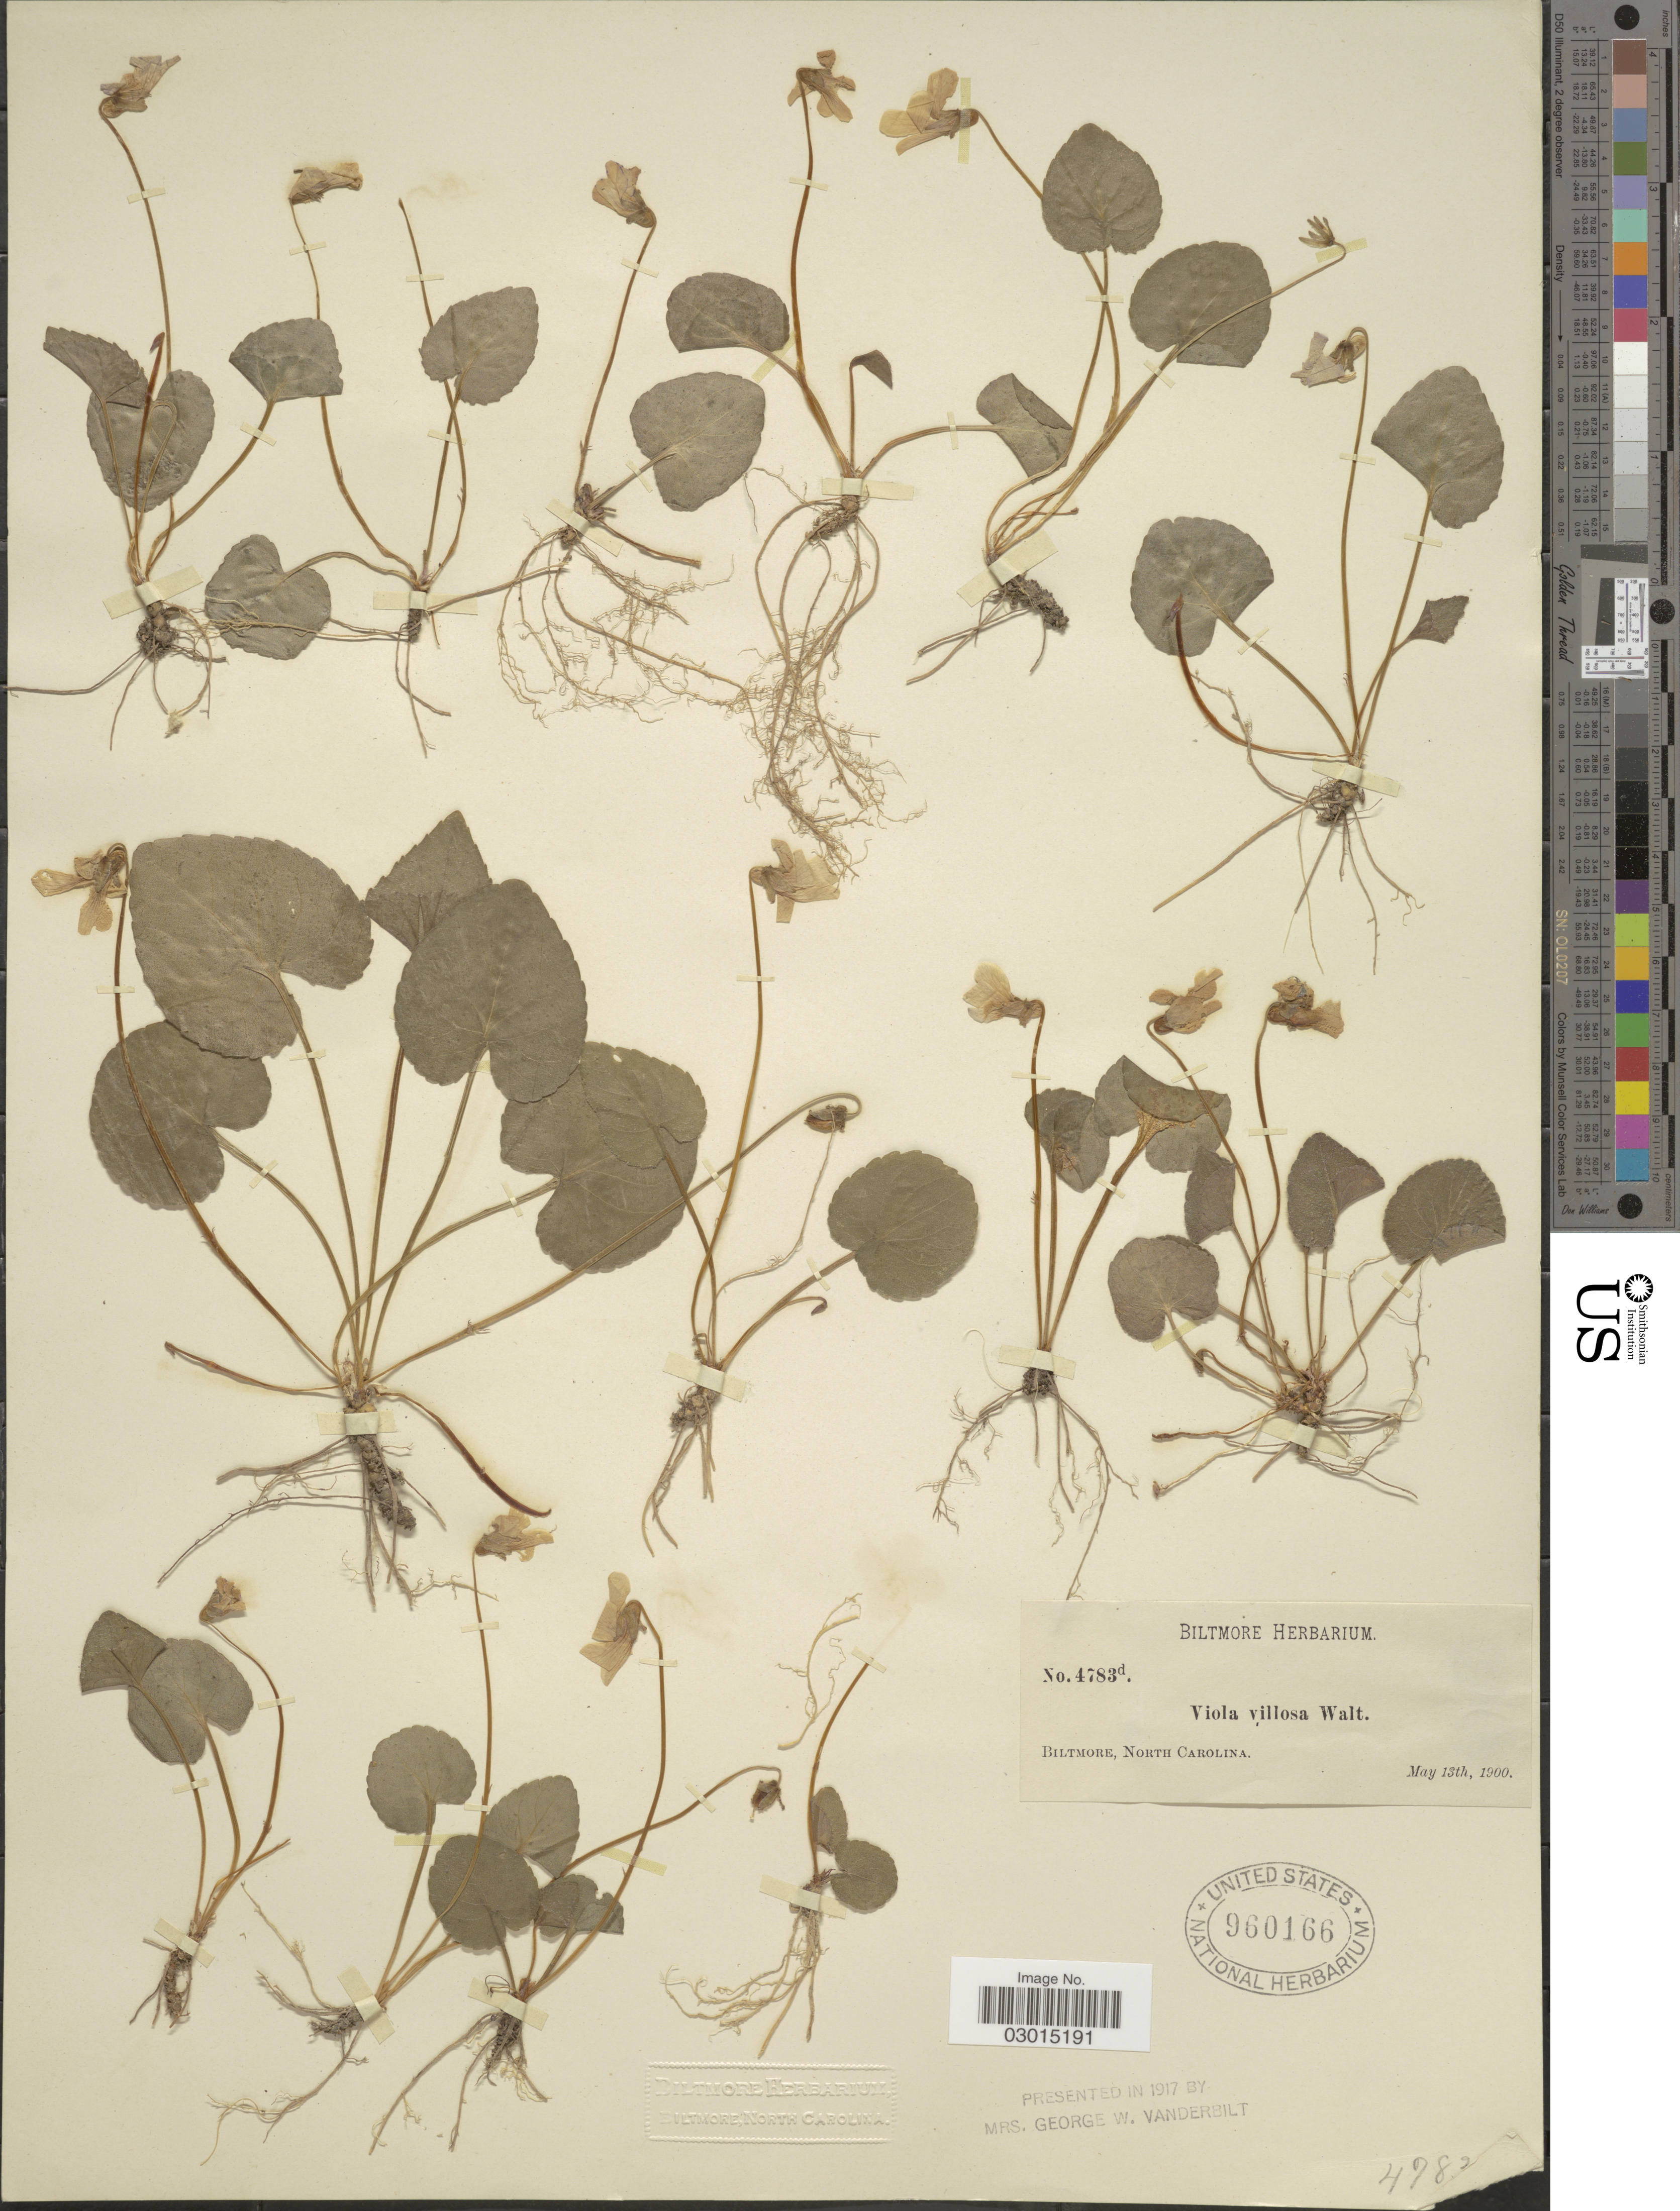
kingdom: Plantae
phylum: Tracheophyta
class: Magnoliopsida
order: Malpighiales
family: Violaceae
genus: Viola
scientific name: Viola hirsutula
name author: Brainerd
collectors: ex herb. Biltmore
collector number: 4783d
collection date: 1900-05-13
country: United States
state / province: North Carolina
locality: Biltmore.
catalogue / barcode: US 960166